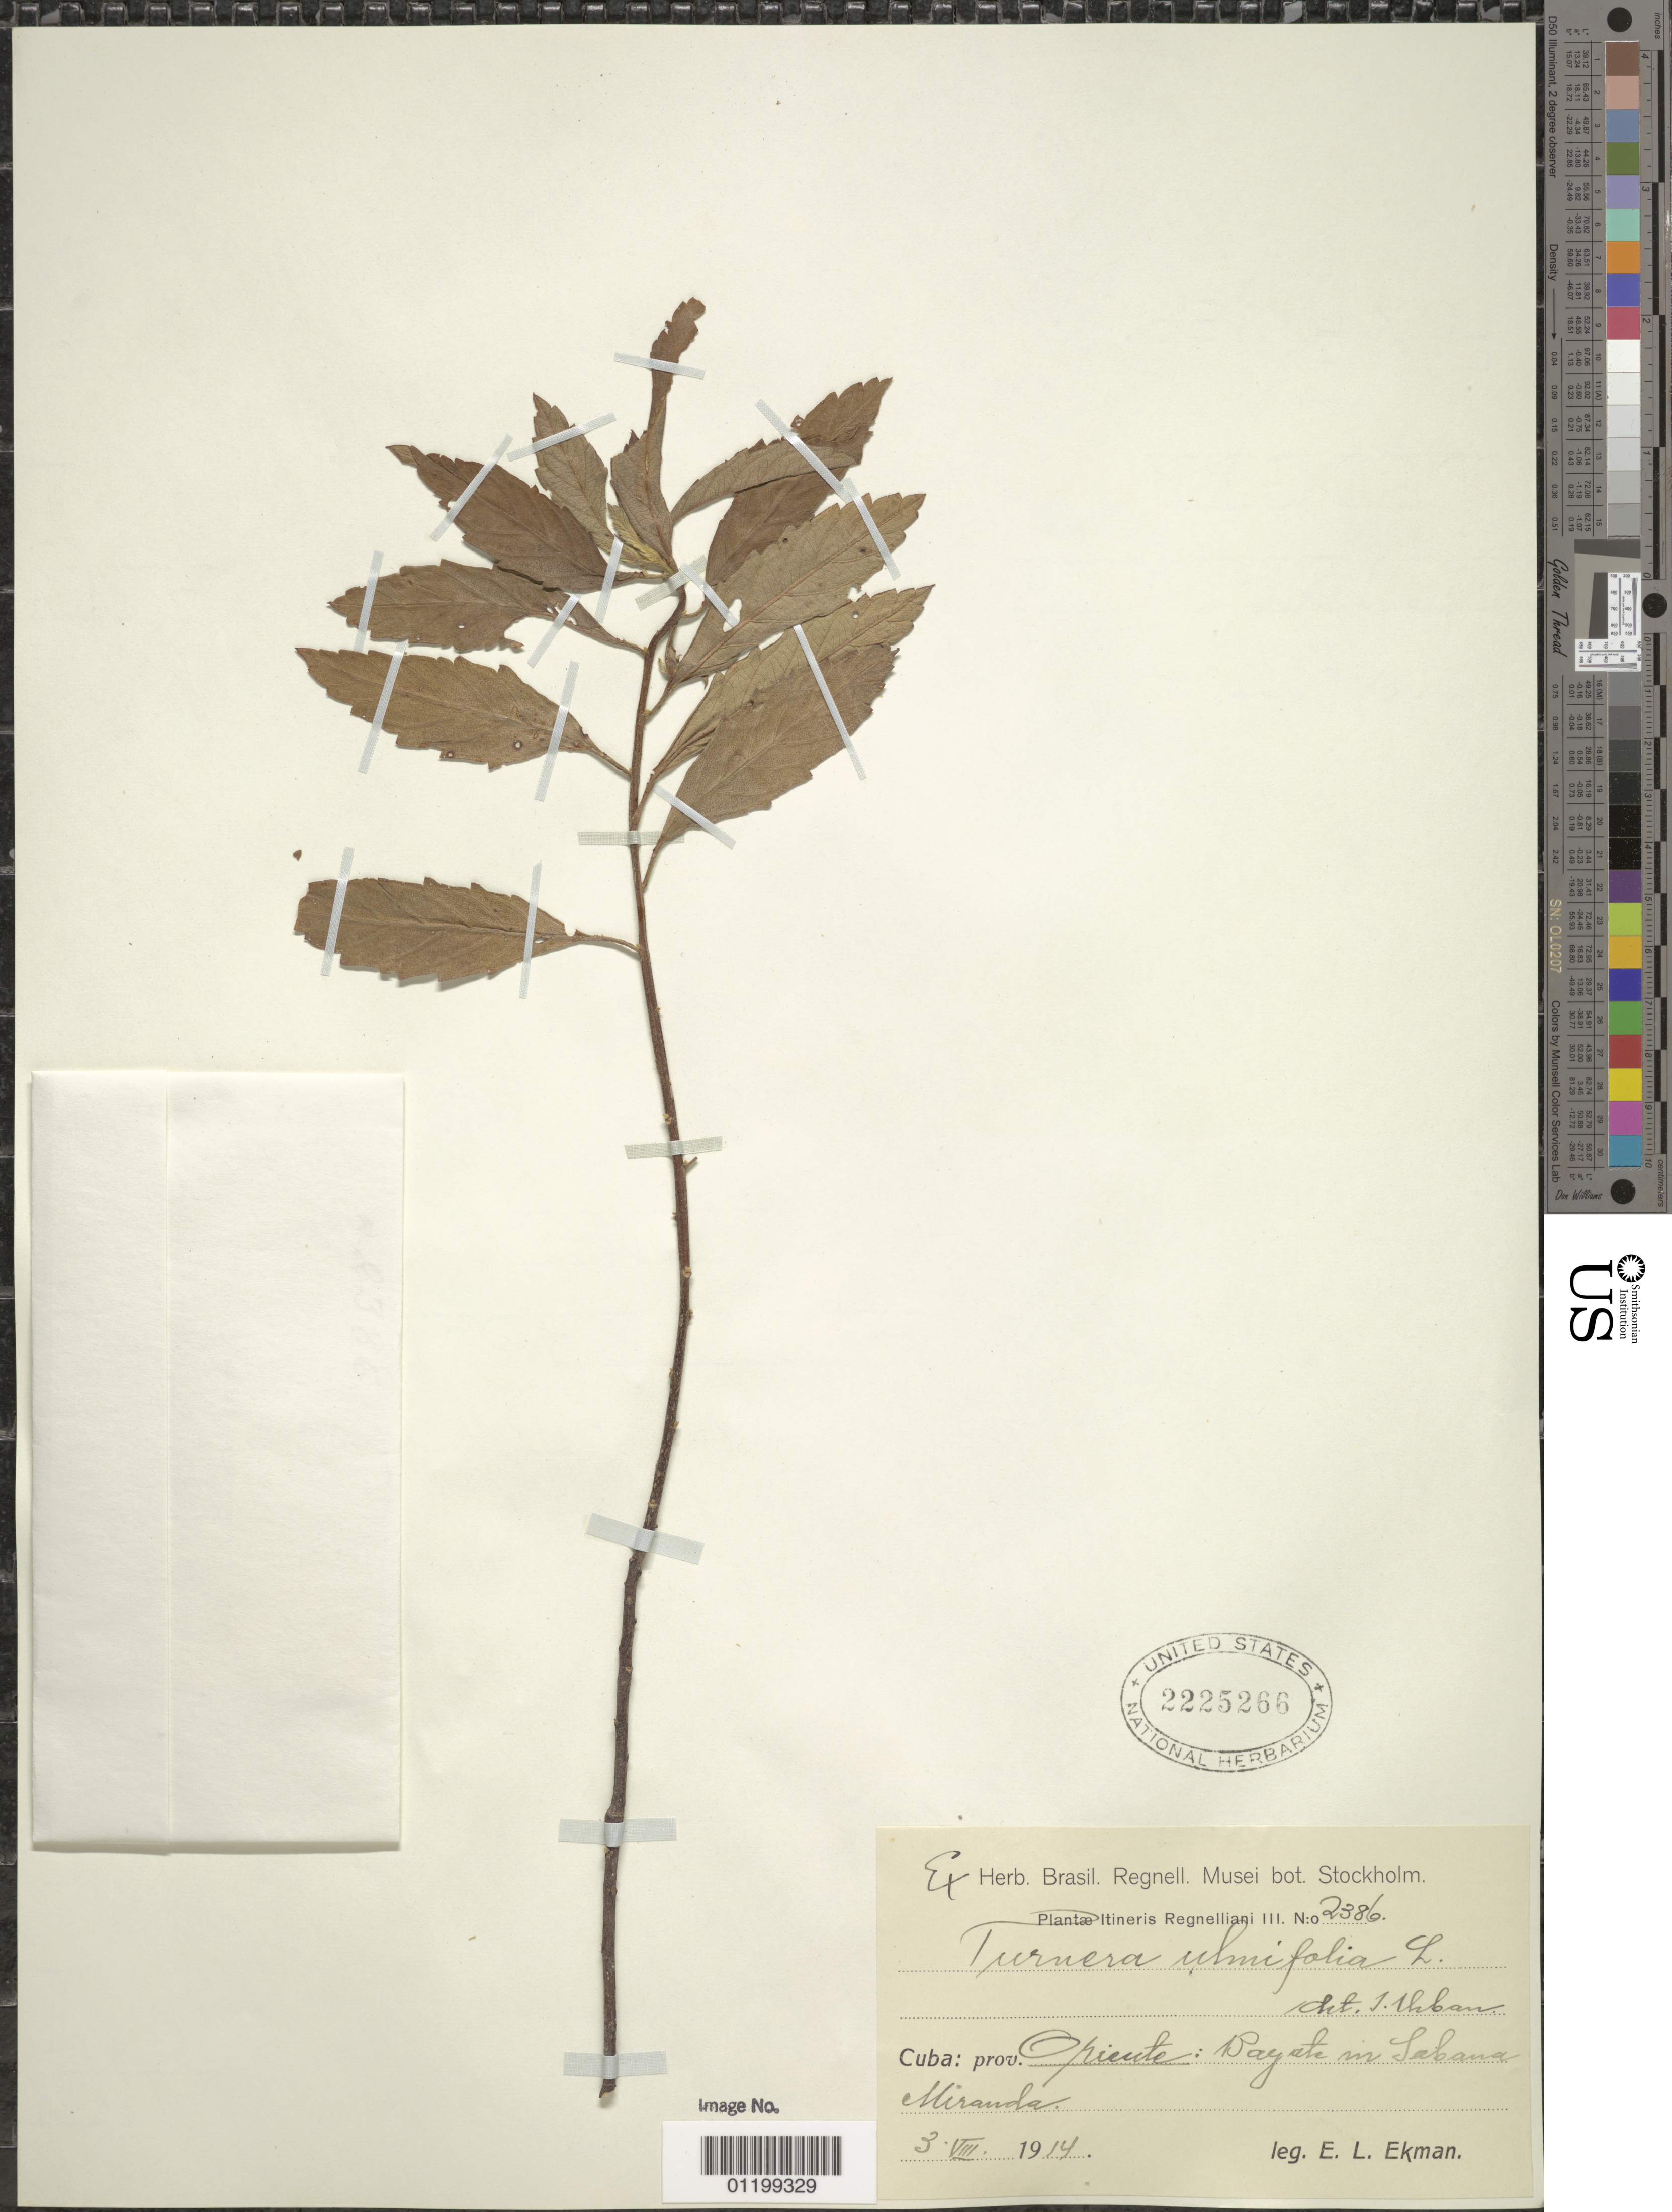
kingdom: Plantae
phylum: Tracheophyta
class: Magnoliopsida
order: Malpighiales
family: Turneraceae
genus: Turnera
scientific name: Turnera ulmifolia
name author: L.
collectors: E. L. Ekman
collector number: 2386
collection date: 1914-08-03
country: Cuba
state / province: Oriente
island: Cuba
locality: Bay in Sabana Miranda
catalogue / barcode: US 2225266